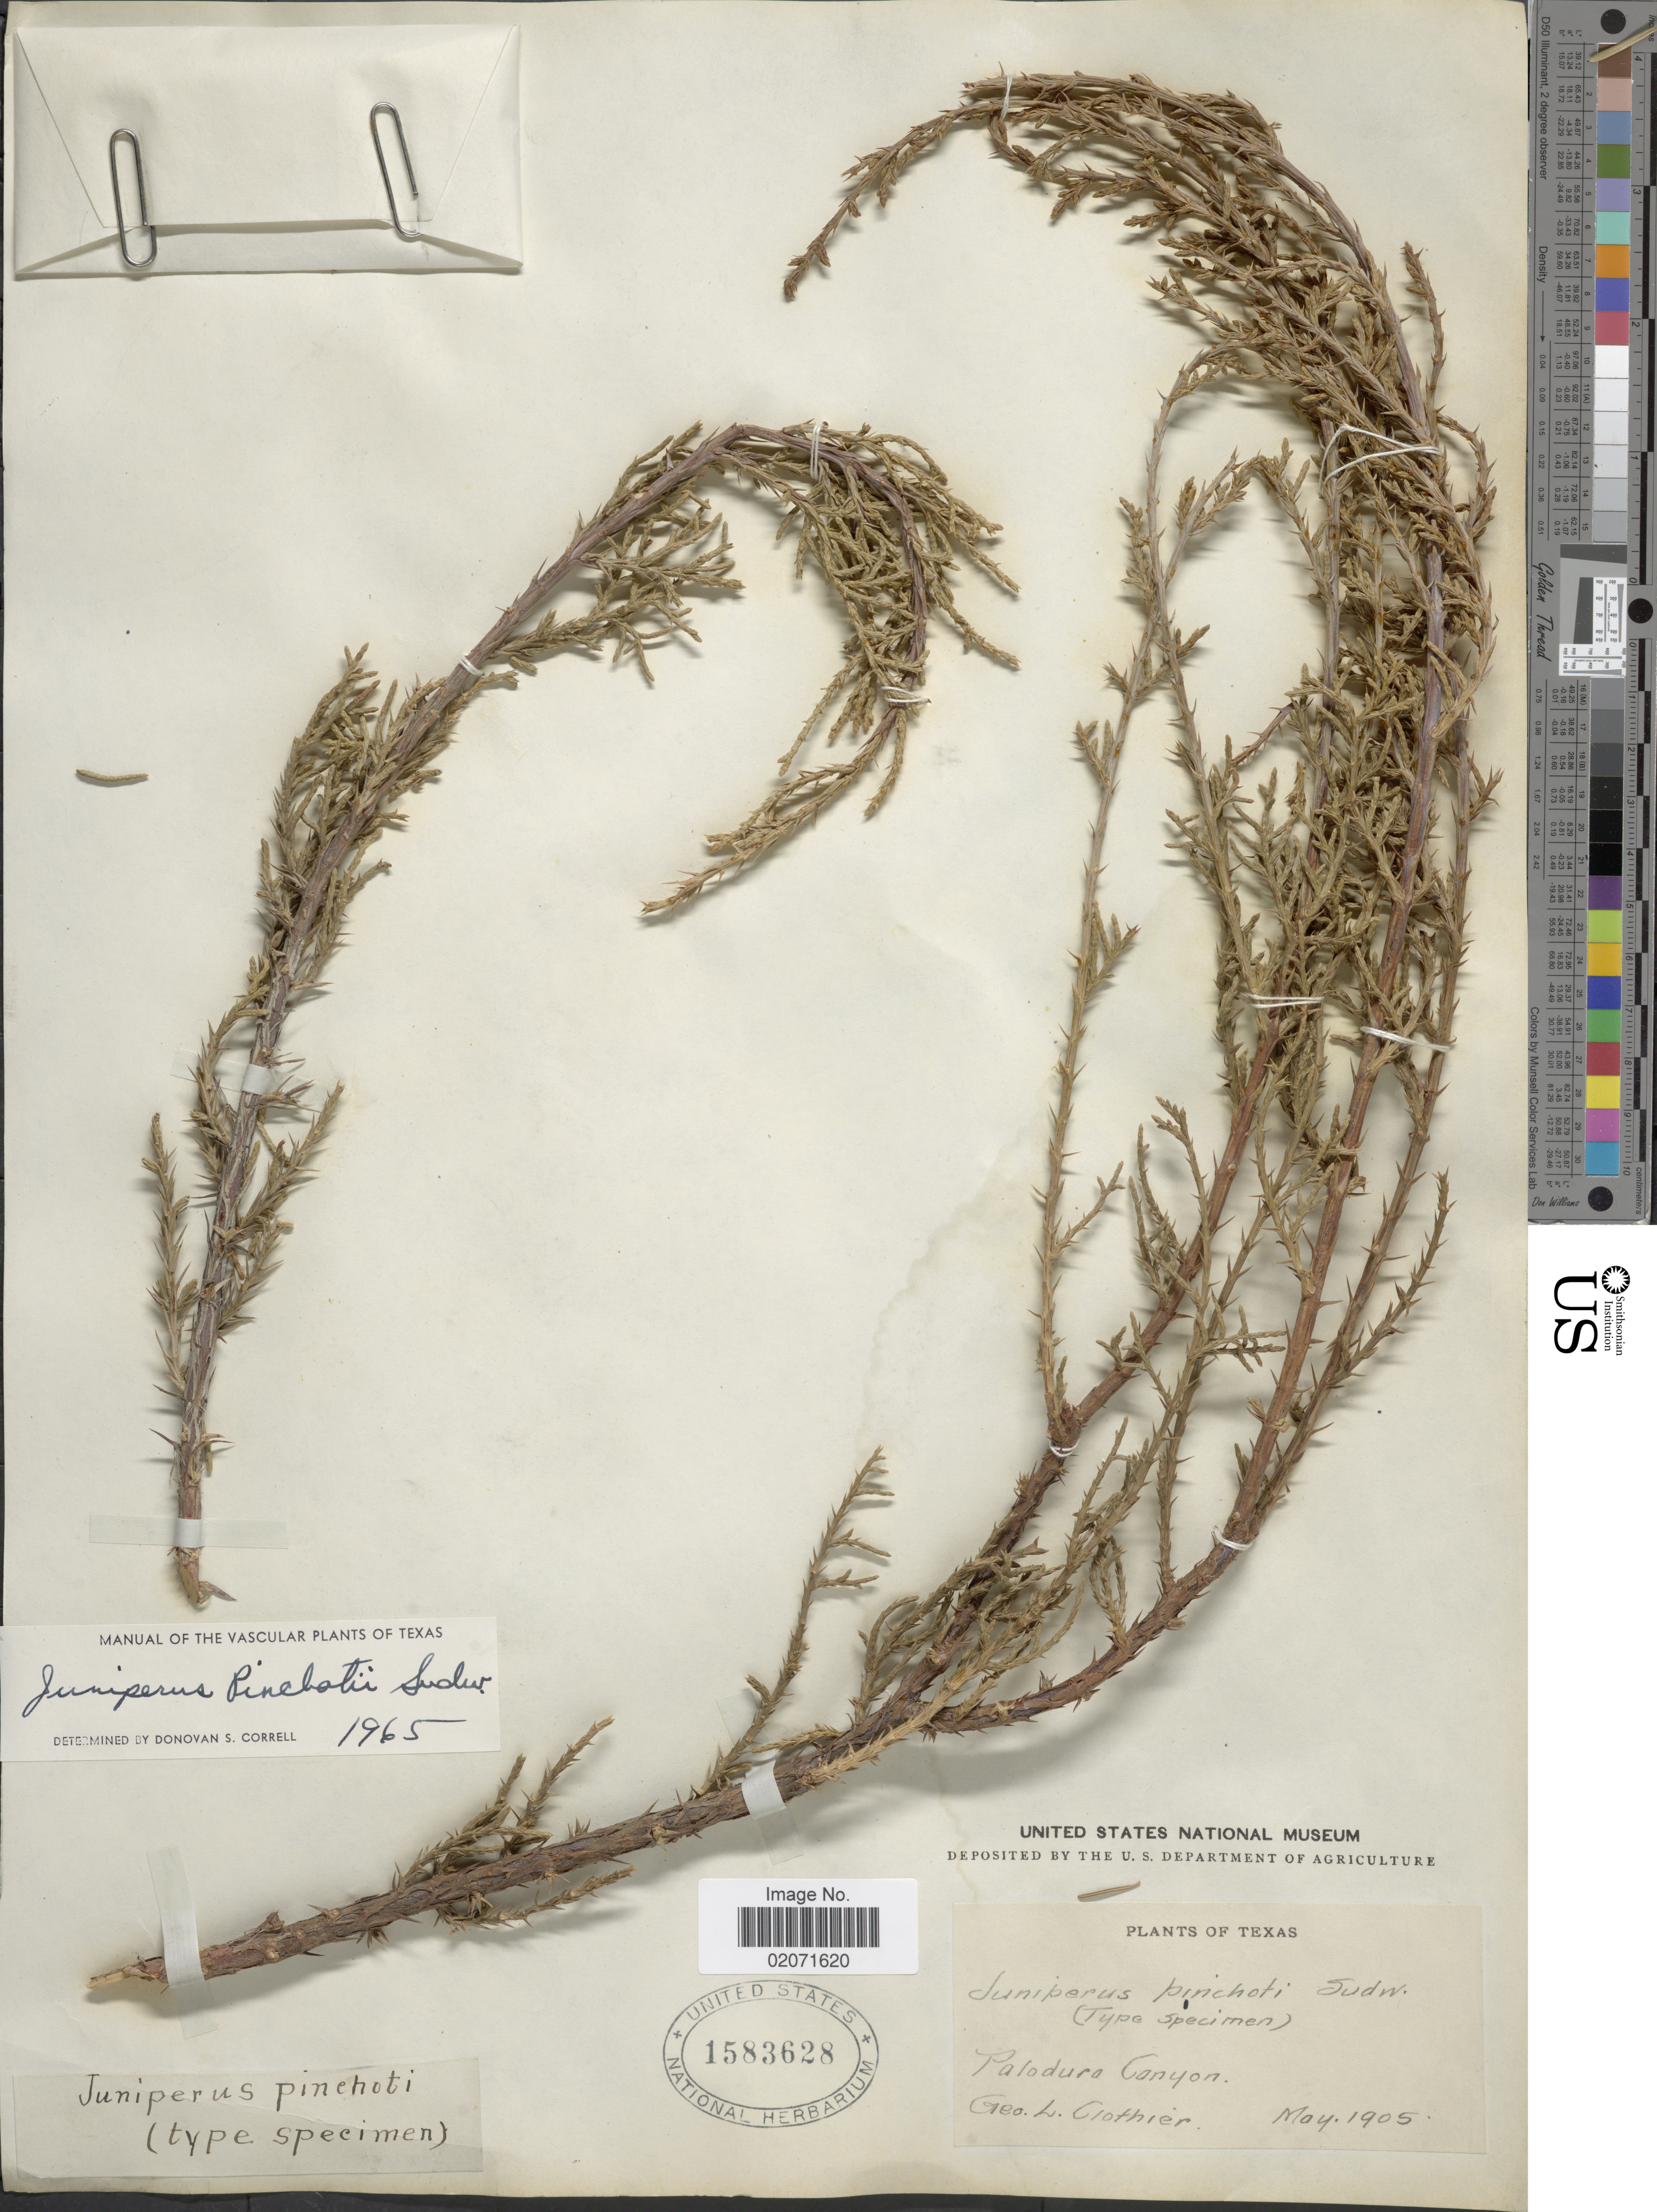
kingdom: Plantae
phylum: Tracheophyta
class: Pinopsida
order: Pinales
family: Cupressaceae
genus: Juniperus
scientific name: Juniperus pinchotii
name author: Sudw.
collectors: G. Clothier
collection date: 1905-05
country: United States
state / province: Texas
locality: Palodura Canyon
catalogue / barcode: US 1583628